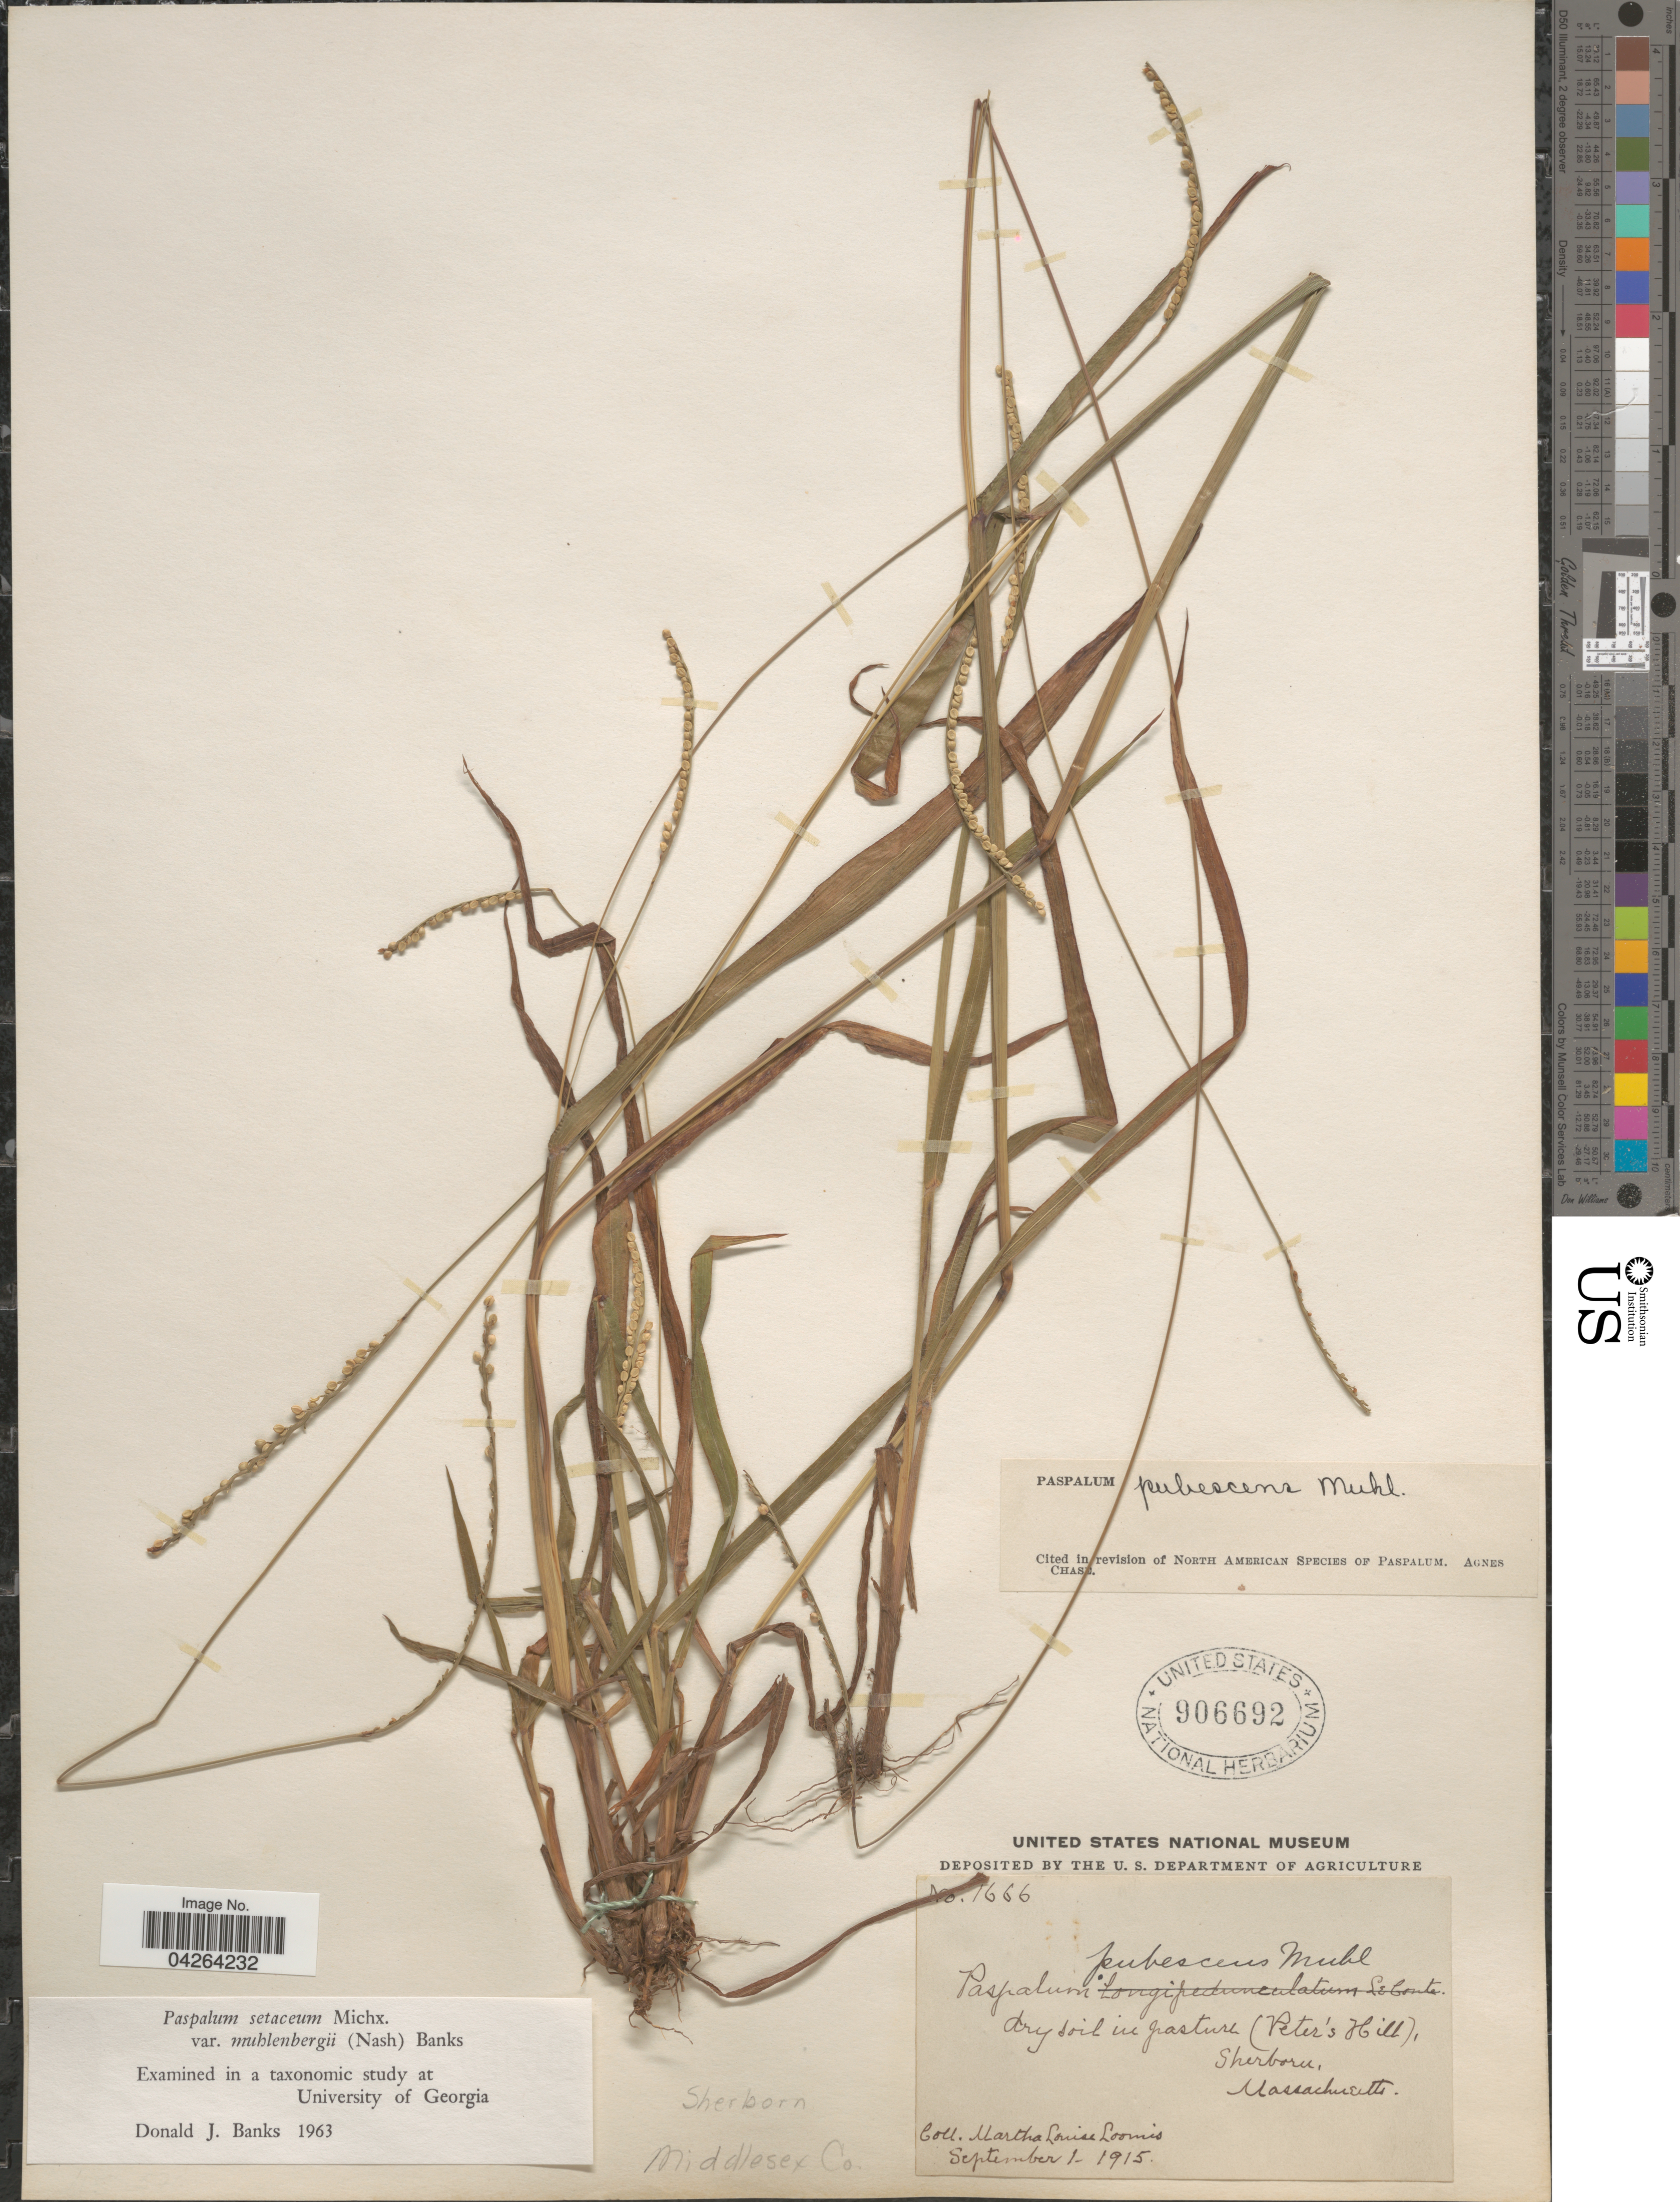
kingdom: Plantae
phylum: Tracheophyta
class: Liliopsida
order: Poales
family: Poaceae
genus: Paspalum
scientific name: Paspalum setaceum var. muhlenbergii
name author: (Nash) D.J. Banks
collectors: M. L. Loomis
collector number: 1666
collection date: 1915-09-01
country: United States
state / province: Massachusetts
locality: Dry soil in pasture (Peter's Hill), Sherborn.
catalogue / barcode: US 906692